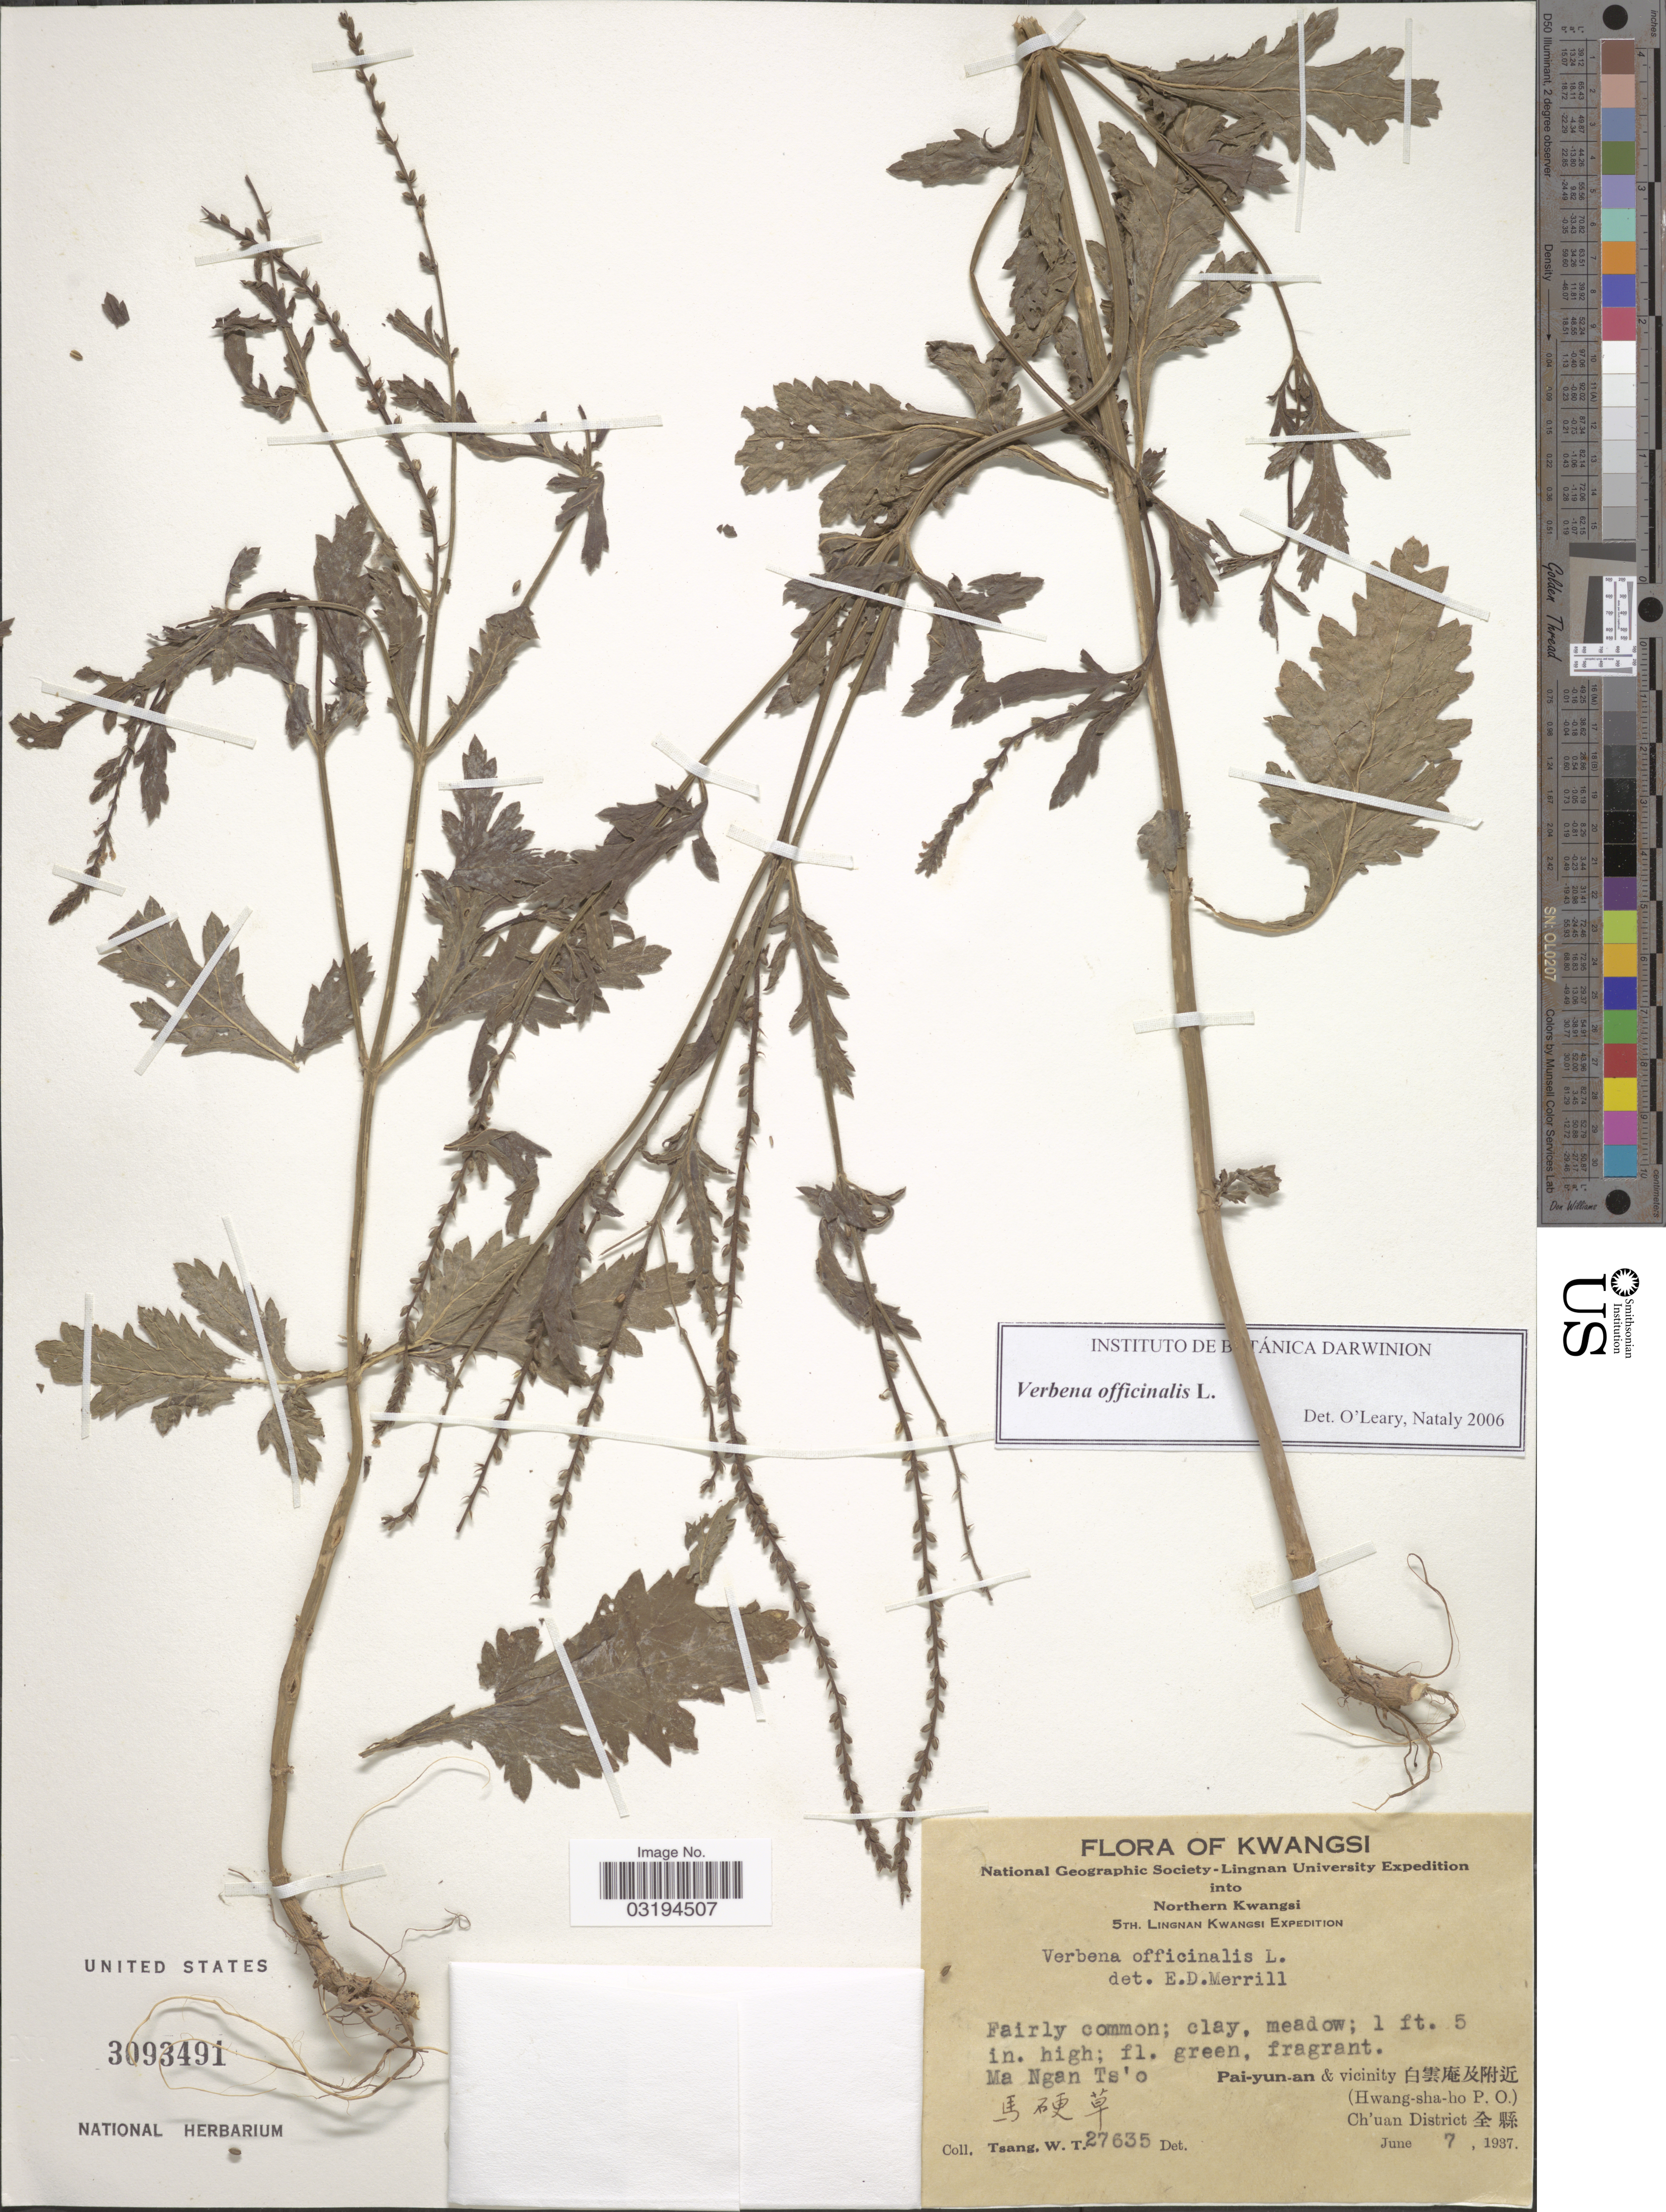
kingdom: Plantae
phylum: Tracheophyta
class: Magnoliopsida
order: Lamiales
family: Verbenaceae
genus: Verbena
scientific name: Verbena officinalis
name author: L.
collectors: W. T. Tsang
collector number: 27635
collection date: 1937-06-07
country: China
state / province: Guangxi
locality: Kwangsi. Northern Kwangsi. Ma Ngan Ts'o. Pai-yun-an & vicinity. (Hwang-sha-ho P. O.) Ch'uan District.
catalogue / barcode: US 3093491